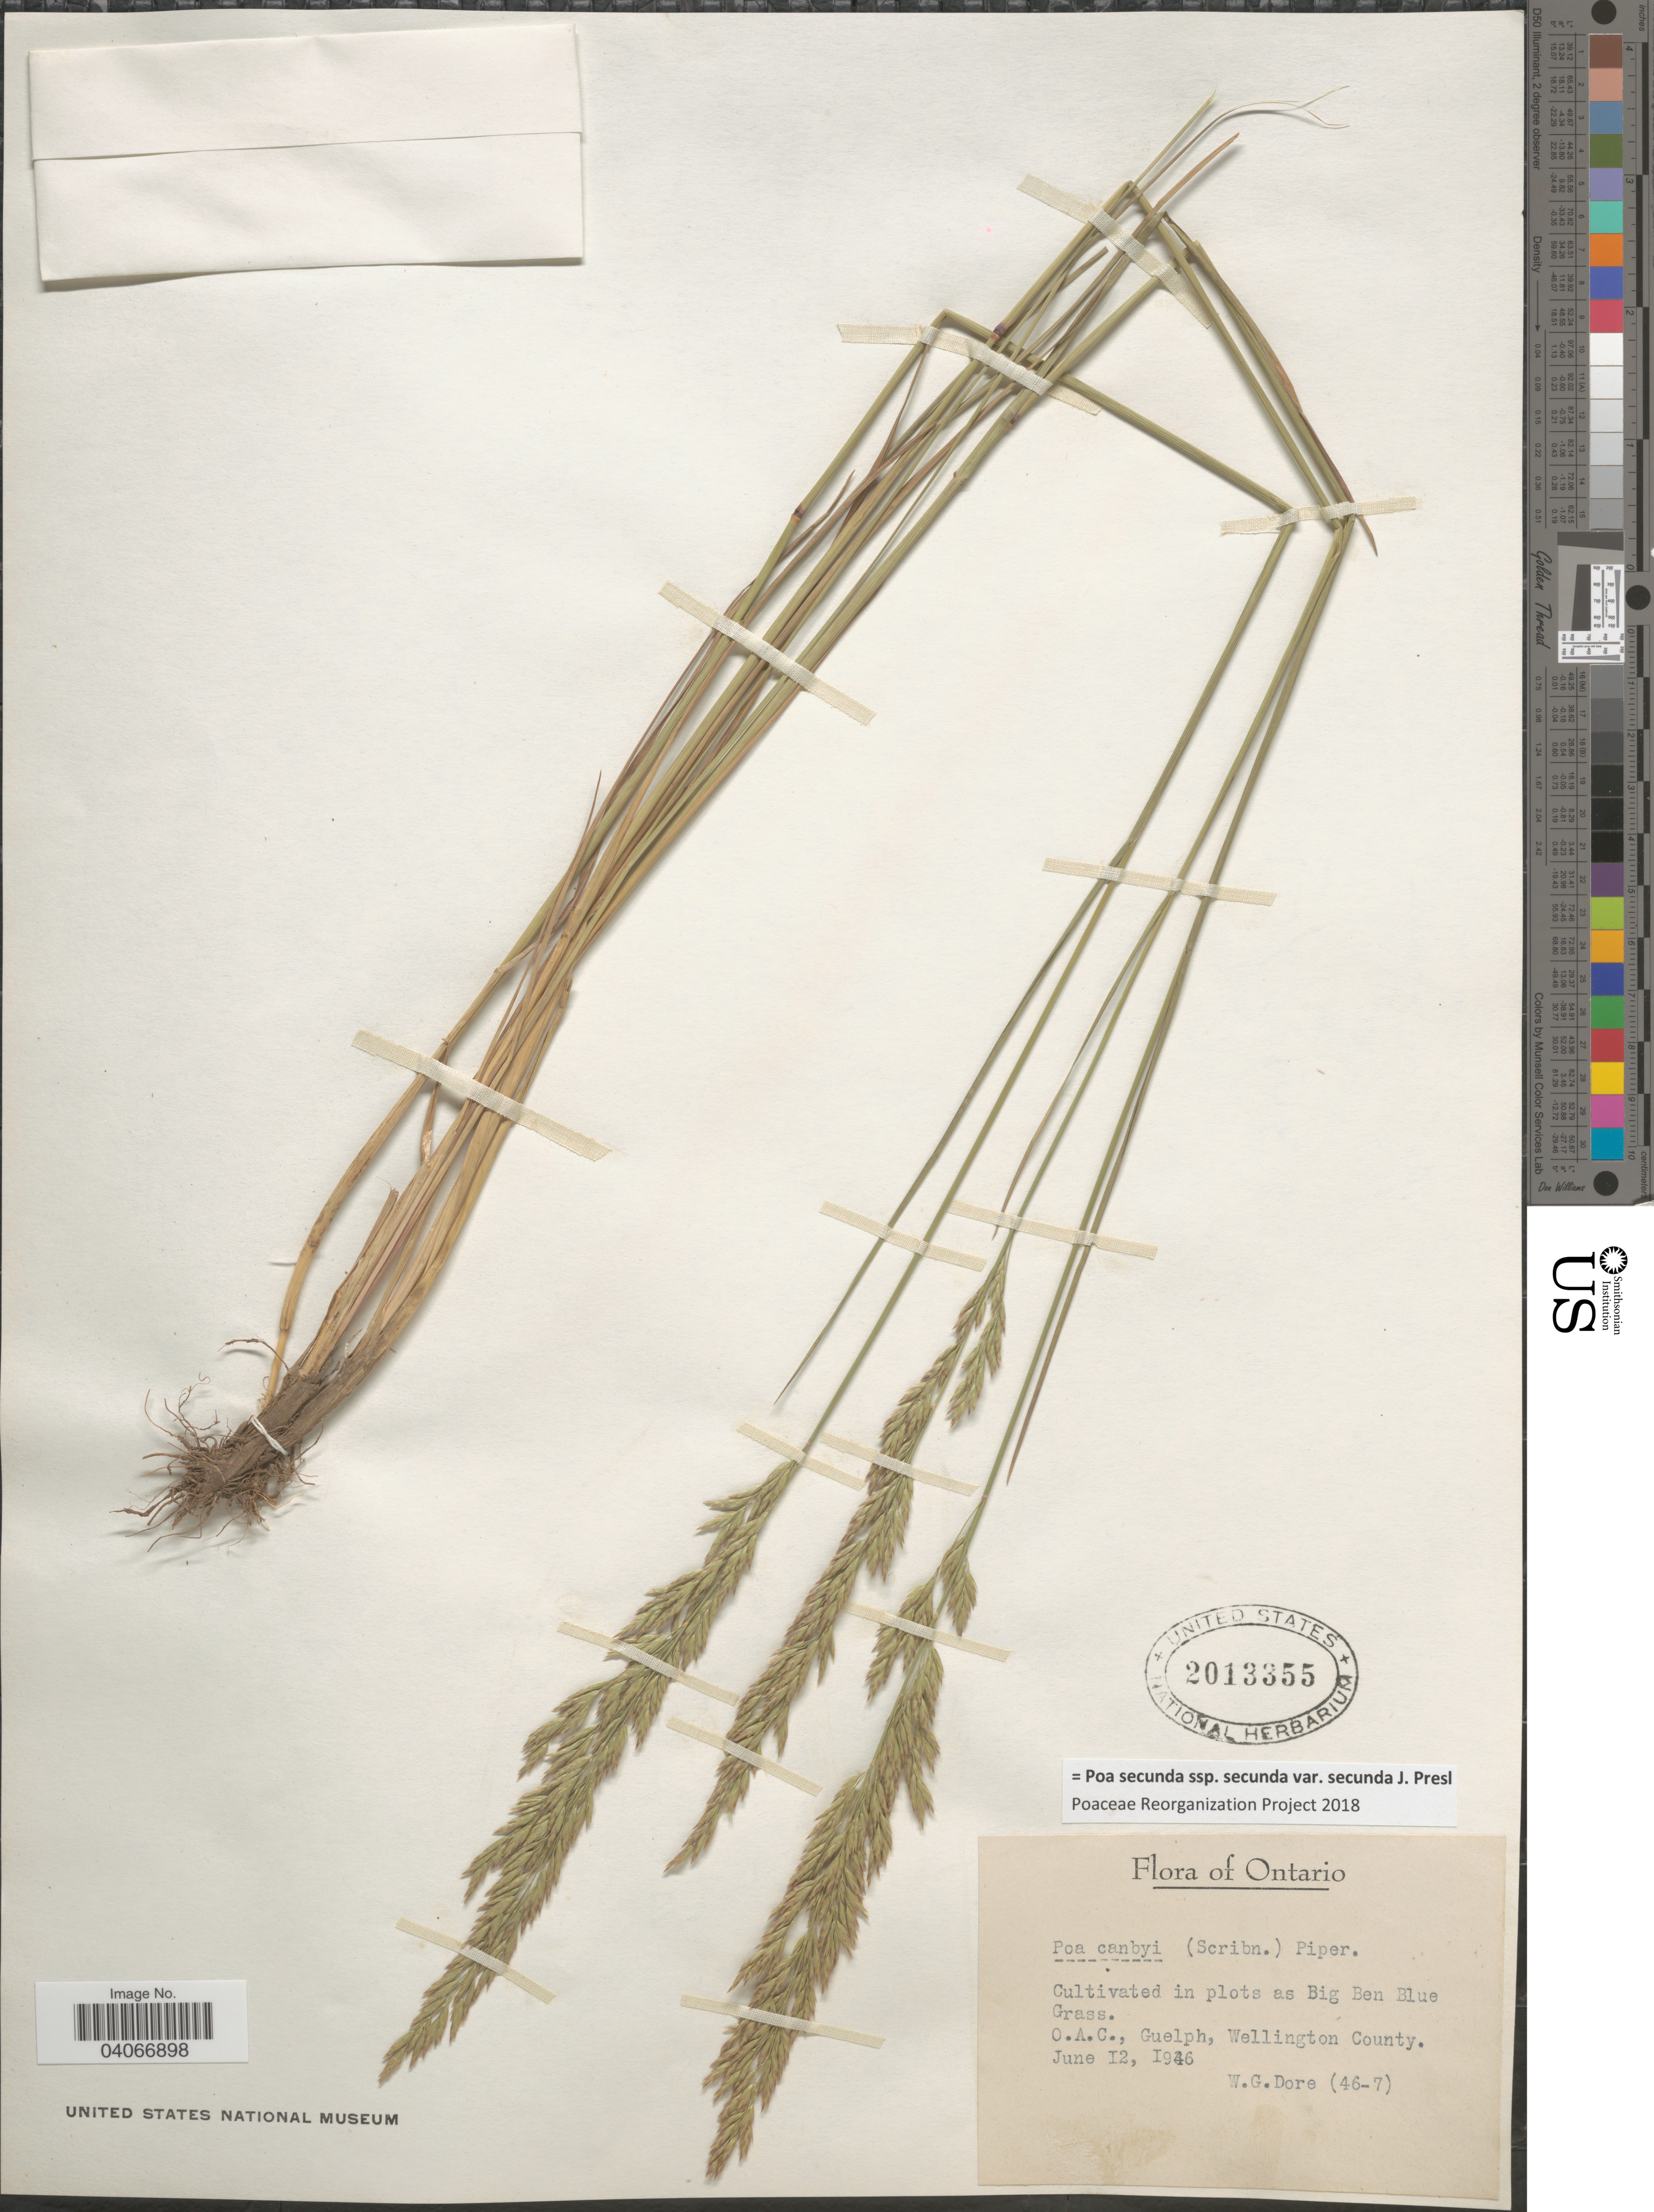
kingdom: Plantae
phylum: Tracheophyta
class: Liliopsida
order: Poales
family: Poaceae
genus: Poa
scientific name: Poa secunda subsp. secunda var. secunda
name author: J. Presl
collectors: W. Dore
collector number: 46-7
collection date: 1946-06-12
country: Canada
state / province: Ontario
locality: Cultivated in plots as Big Ben Blue Grass. O. A. C., Guelph, Wellington County.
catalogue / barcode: US 2013355